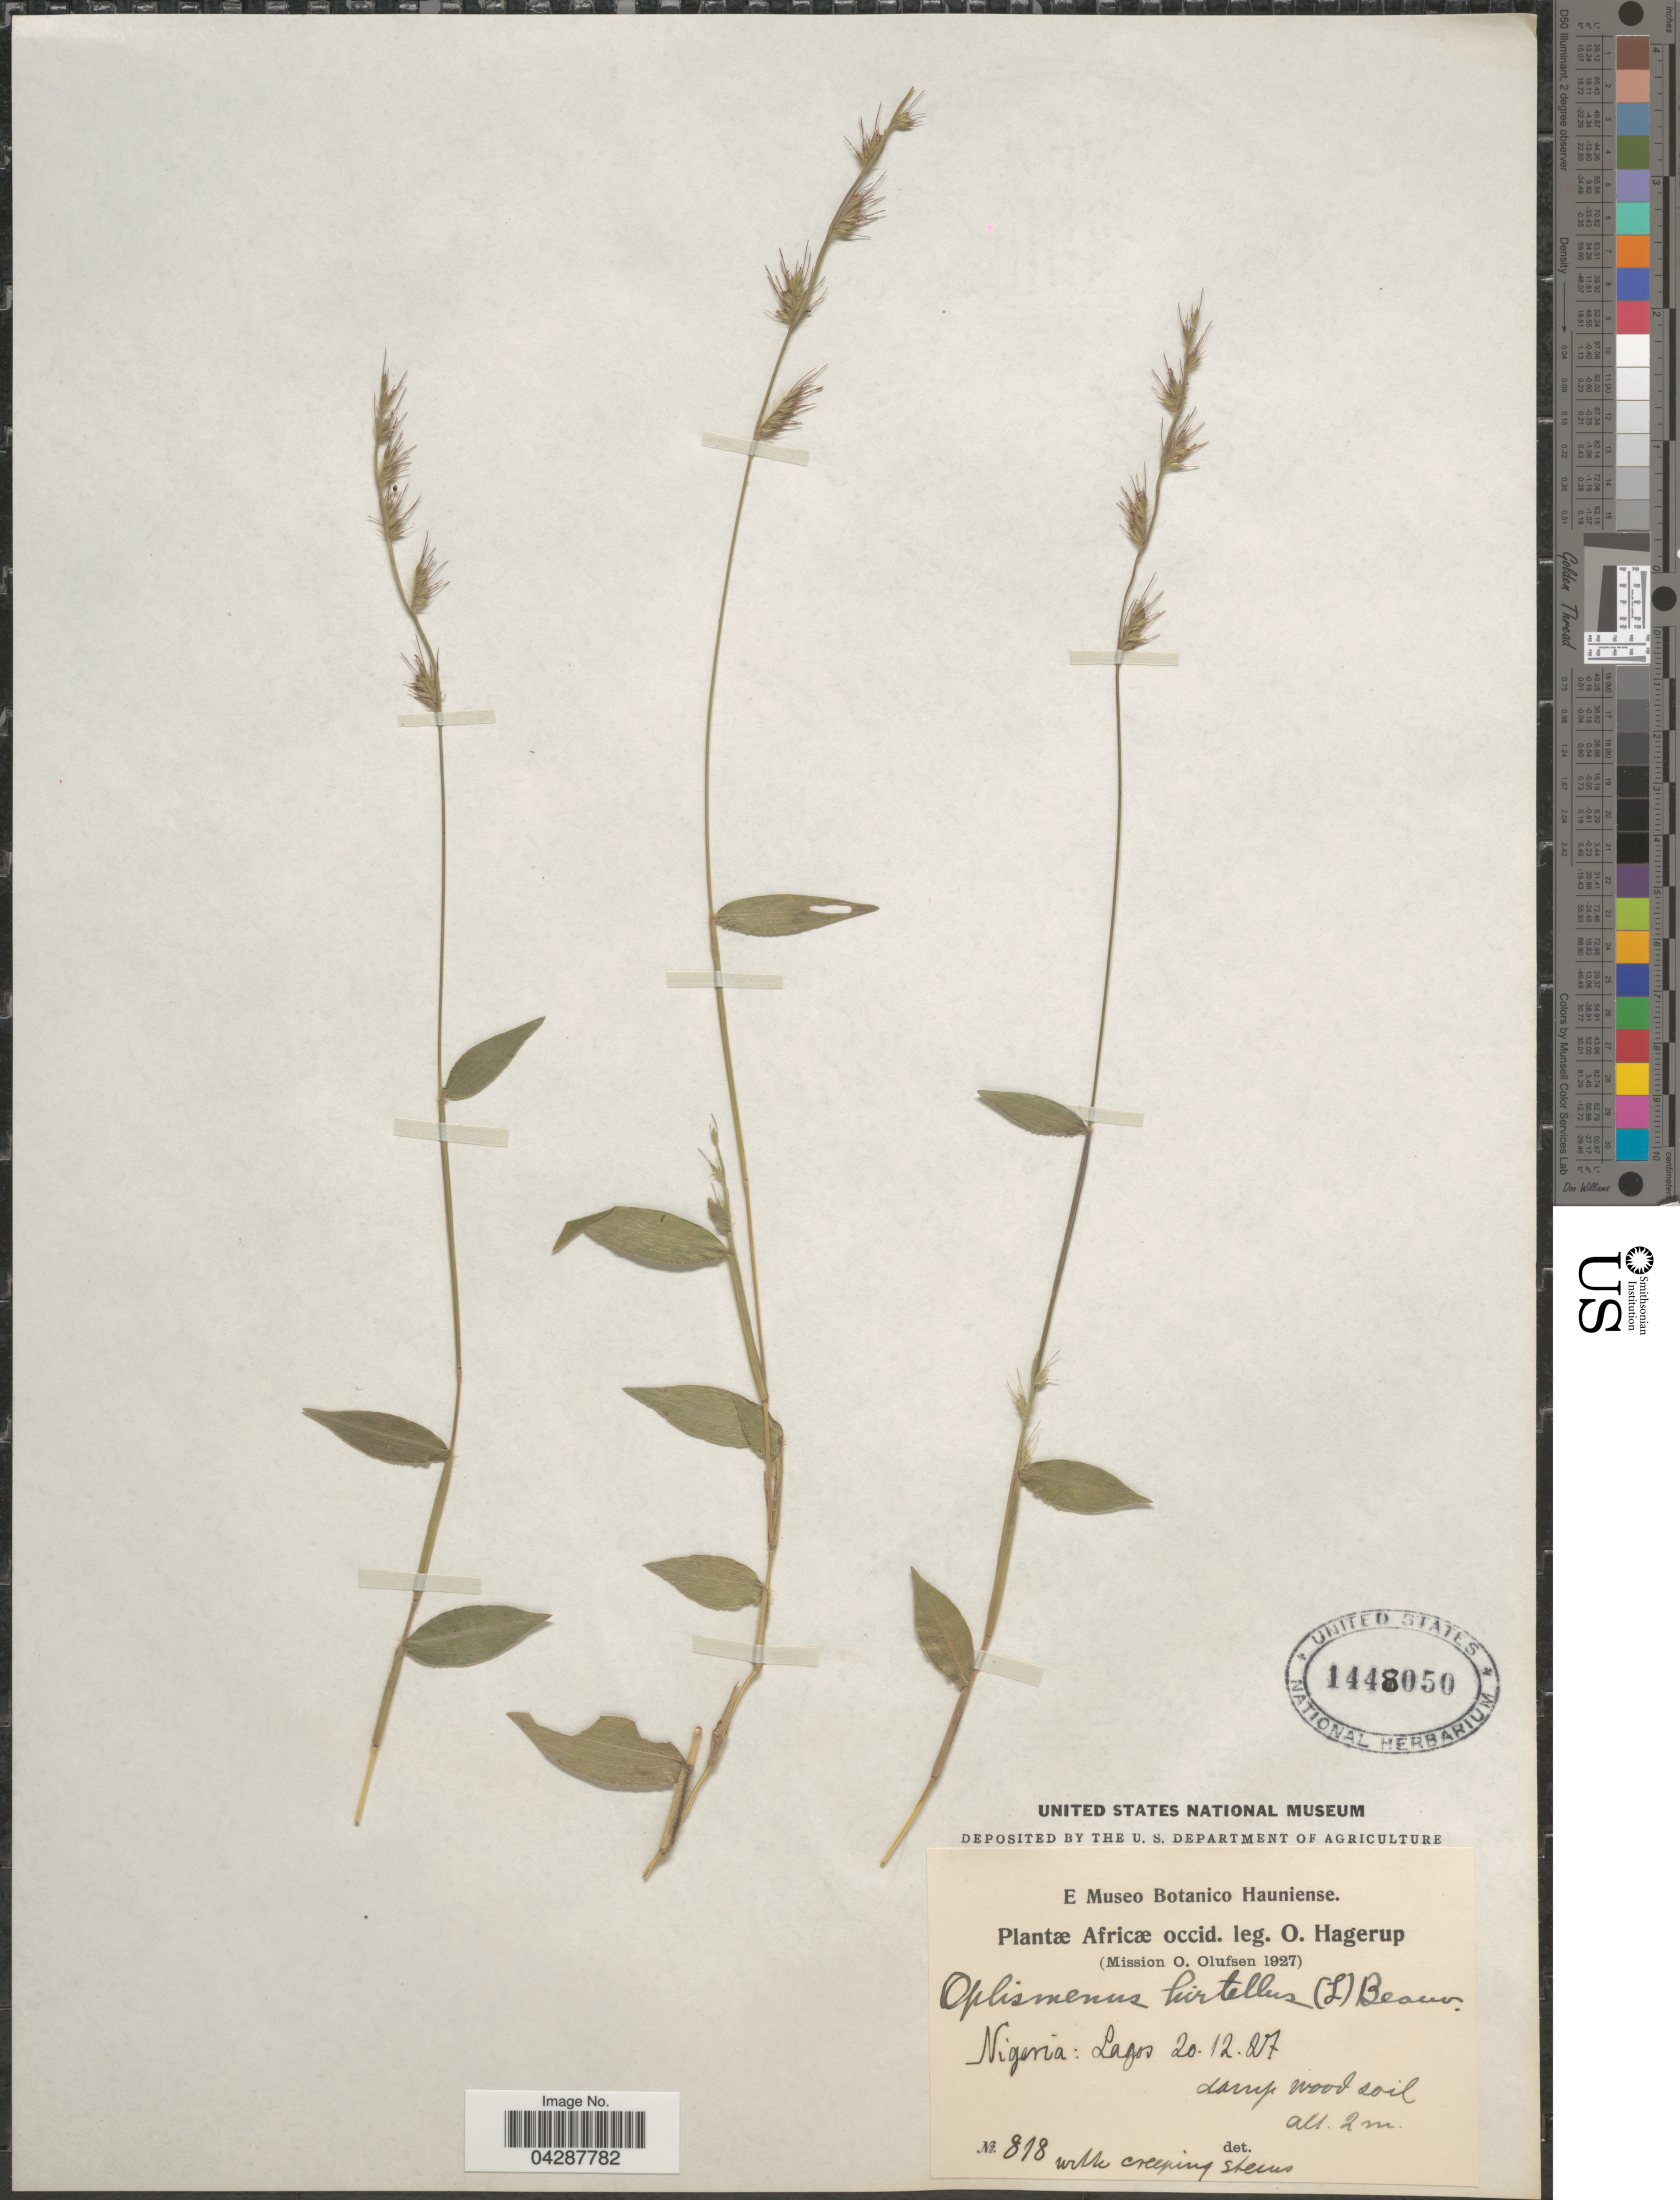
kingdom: Plantae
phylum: Tracheophyta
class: Liliopsida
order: Poales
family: Poaceae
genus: Oplismenus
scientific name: Oplismenus hirtellus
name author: (L.) P. Beauv.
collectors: O. Hagerup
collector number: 818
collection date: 1927-12-20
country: Nigeria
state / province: Lagos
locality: Africæ occid.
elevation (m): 2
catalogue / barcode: US 1448050